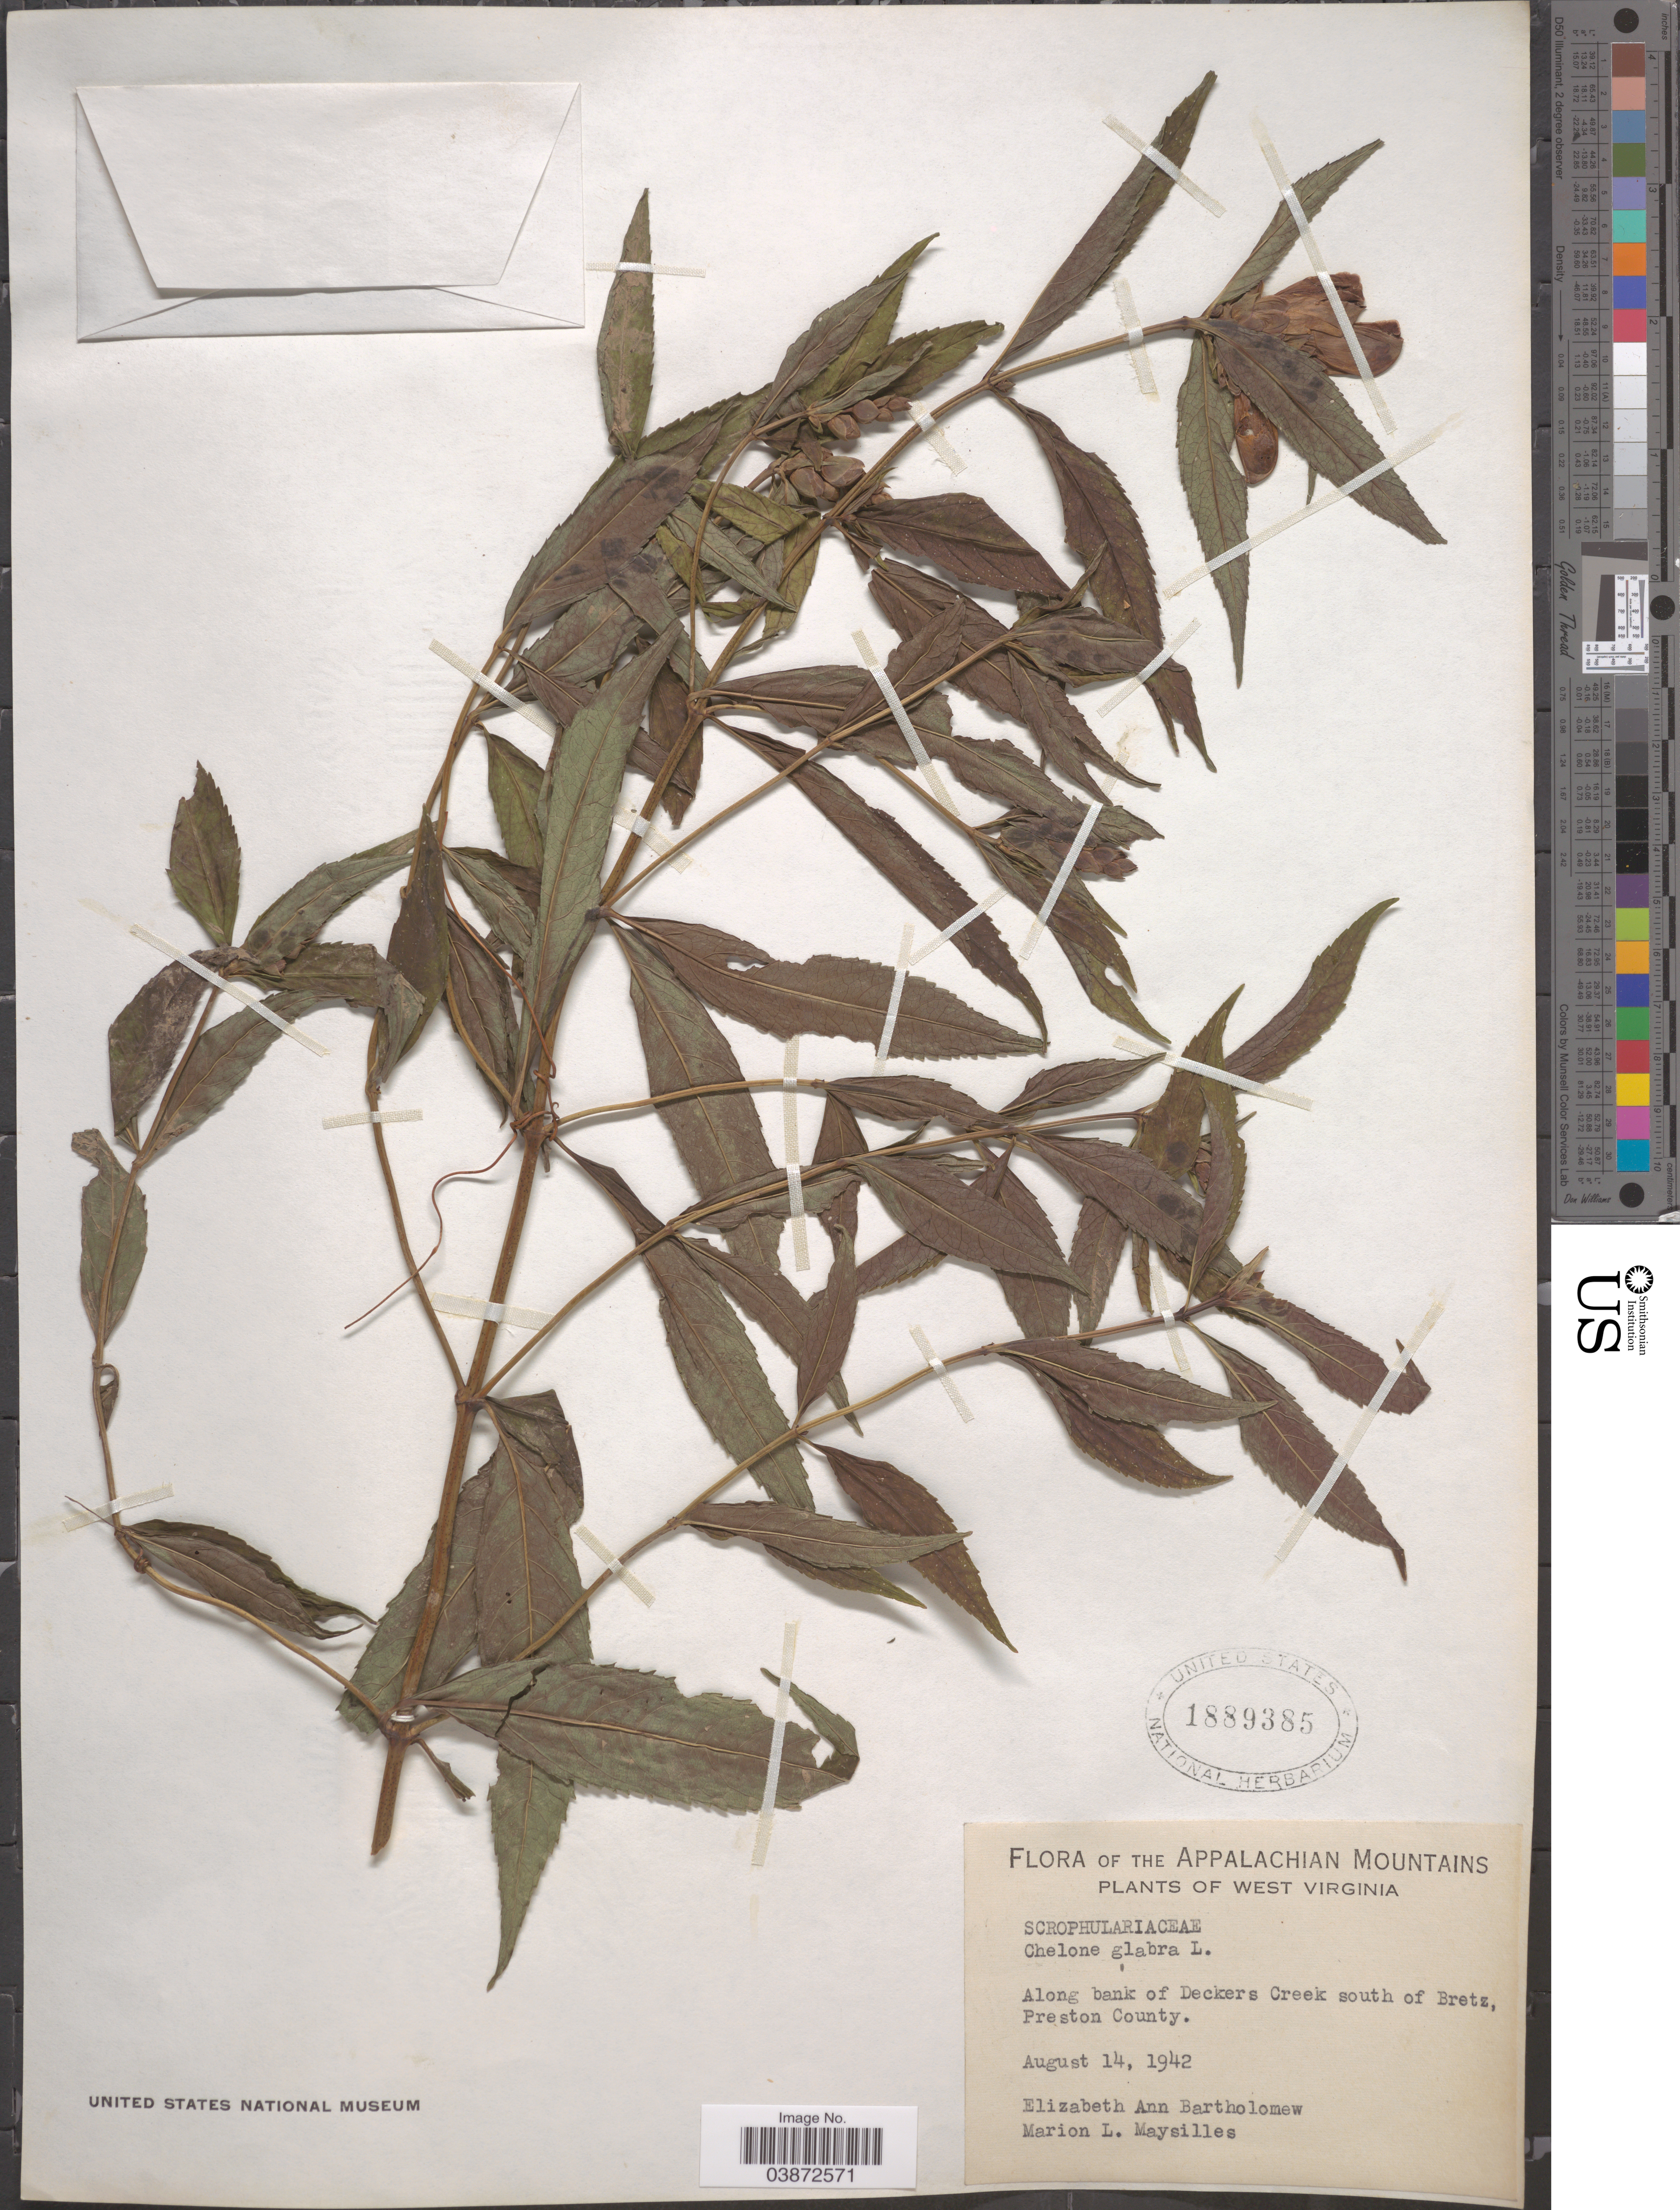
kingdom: Plantae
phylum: Tracheophyta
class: Magnoliopsida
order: Lamiales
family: Plantaginaceae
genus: Chelone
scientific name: Chelone glabra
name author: L.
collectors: E. Bartholomew & M. Maysilles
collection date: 1942-08-14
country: United States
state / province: West Virginia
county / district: Preston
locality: The Appalachian Mountains. Along bank of Deckers Creek south of Bretz, Preston County.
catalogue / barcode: US 1889385